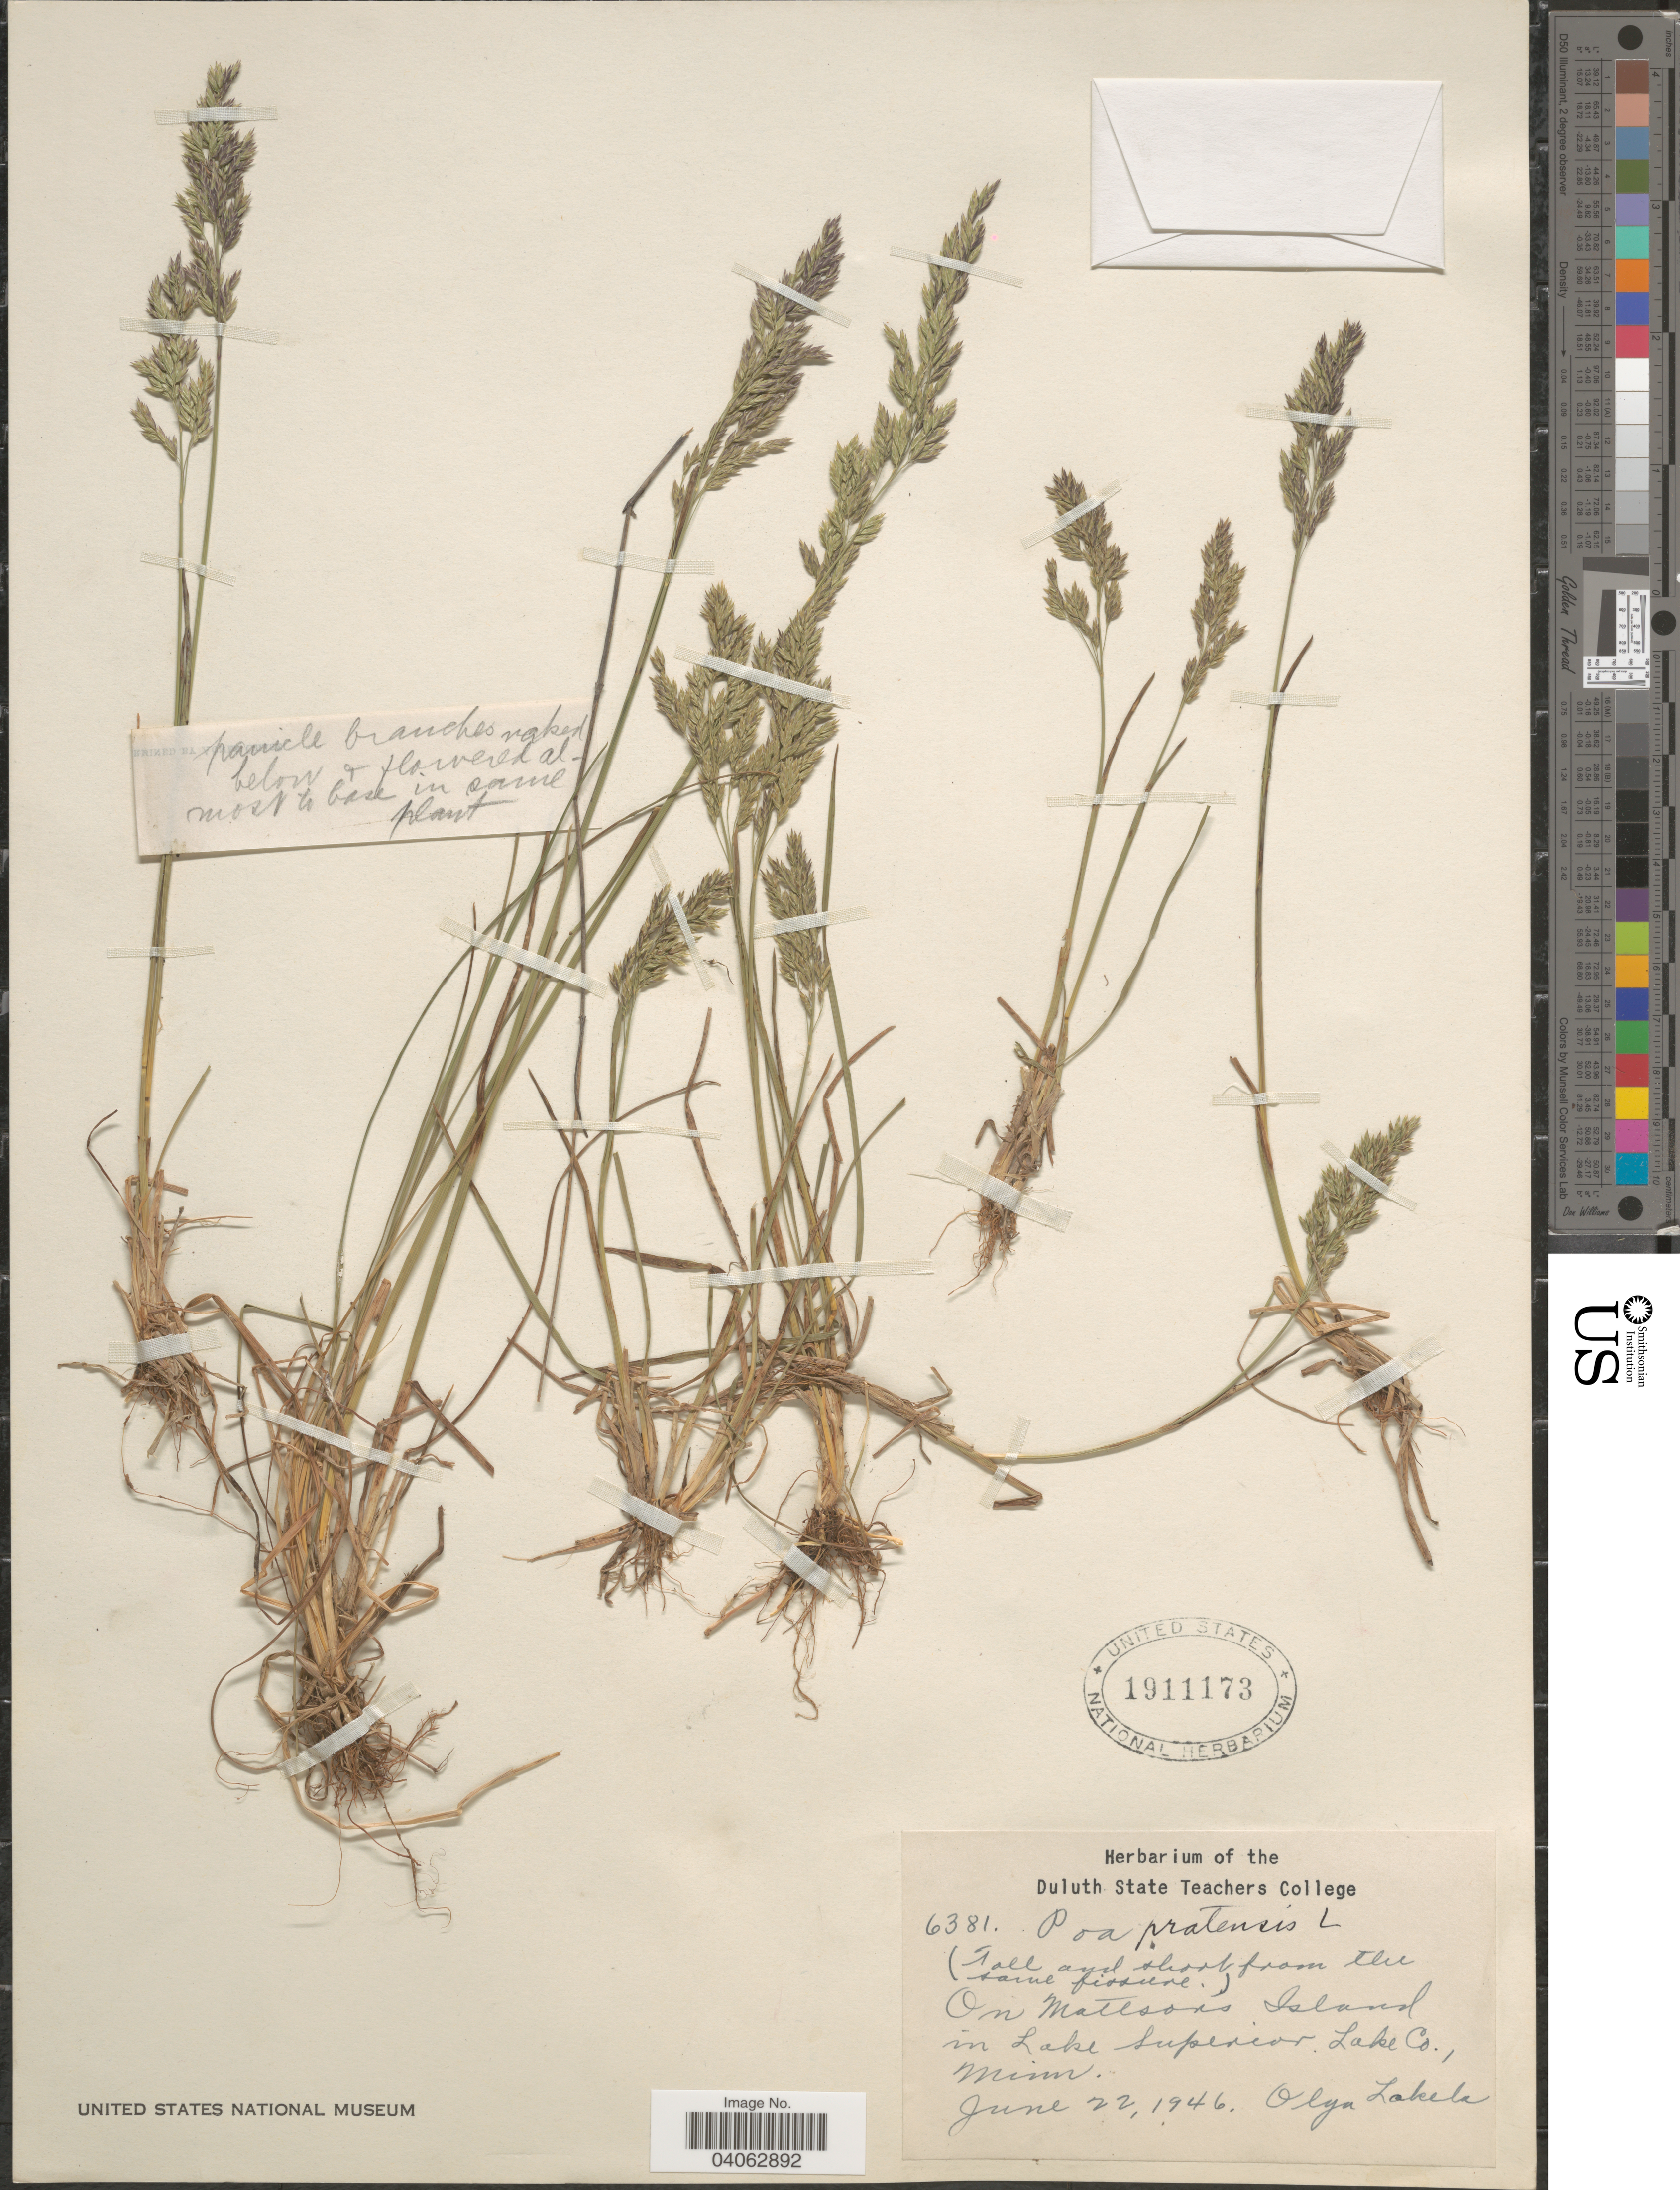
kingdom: Plantae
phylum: Tracheophyta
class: Liliopsida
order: Poales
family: Poaceae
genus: Poa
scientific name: Poa pratensis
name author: L.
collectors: O. K. Lakela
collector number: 6381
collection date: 1946-06-22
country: United States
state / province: Minnesota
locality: On Mattson's Island in Lake Superior, Lake Co.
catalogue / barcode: US 1911173